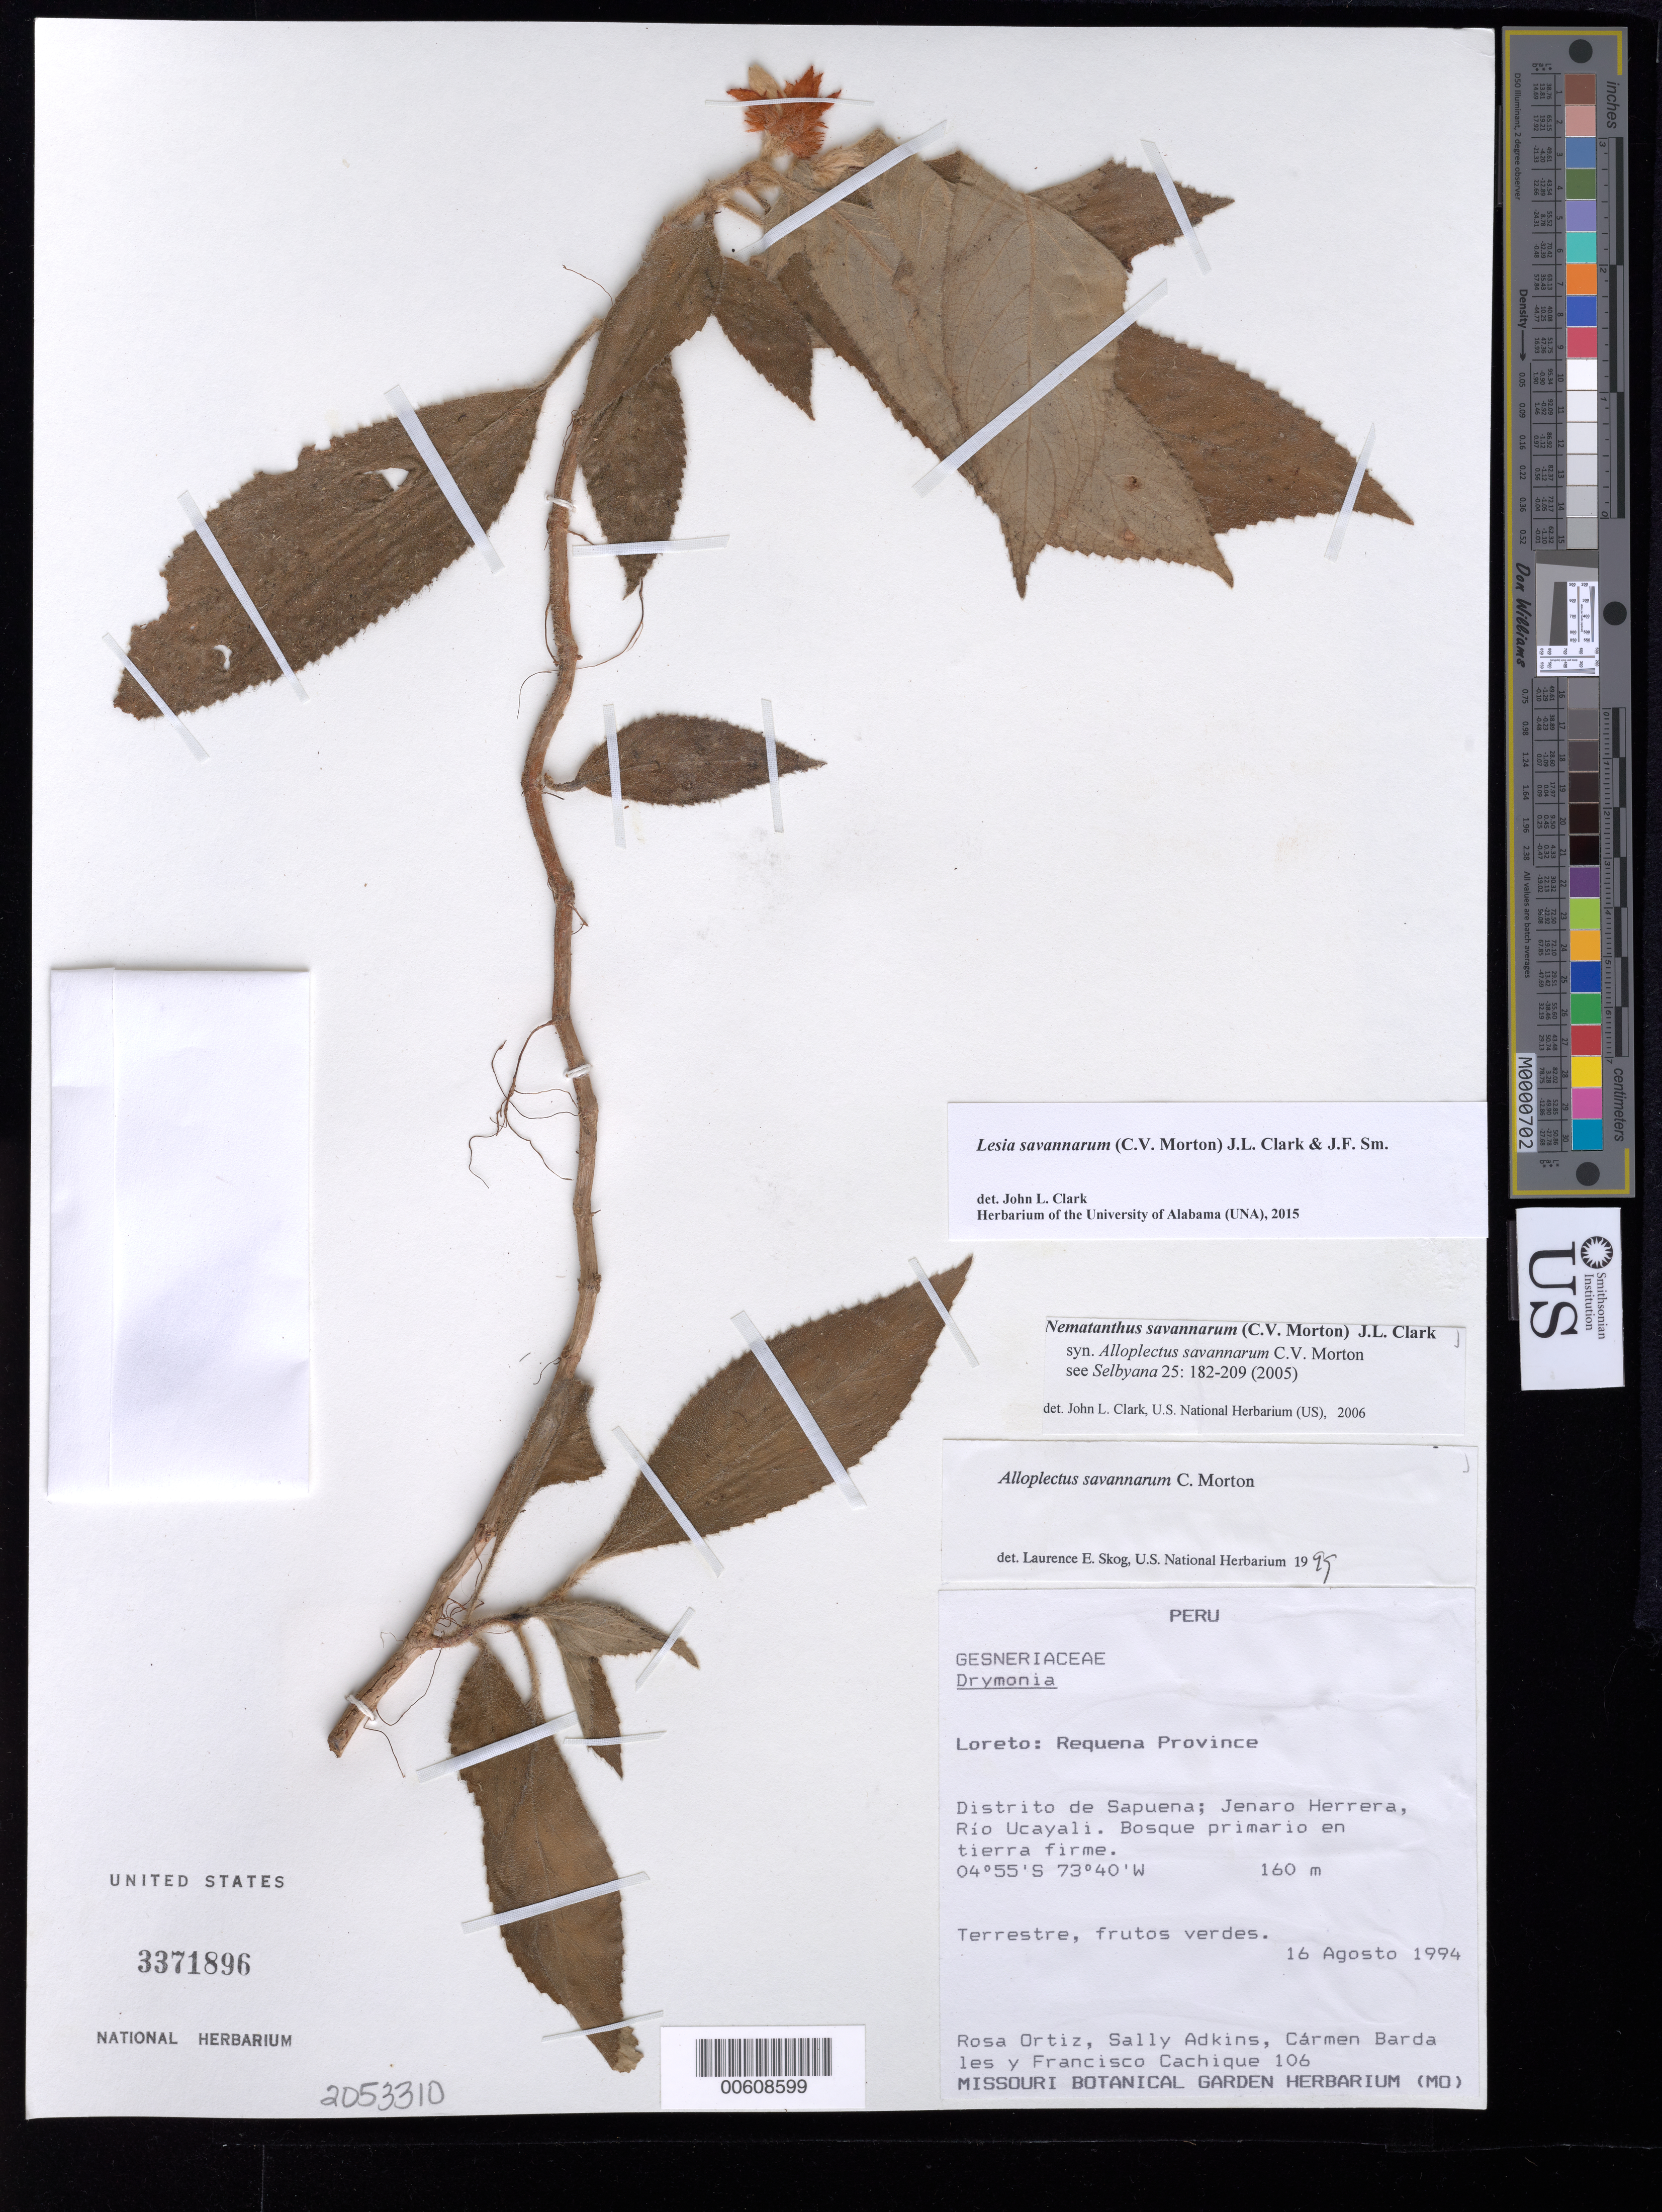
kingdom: Plantae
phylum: Tracheophyta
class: Magnoliopsida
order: Lamiales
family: Gesneriaceae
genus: Nematanthus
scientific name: Nematanthus savannarum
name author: (C.V. Morton in Maguire) J.L. Clark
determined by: Clark, J. L., (SEL), The Marie Selby Botanical Garden (UNITED STATES)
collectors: R. del C. Ortiz, S. Adkins, C. Bardales & F. Cachique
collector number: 106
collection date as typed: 16 Aug 1994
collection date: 1994-08-16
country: Peru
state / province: Loreto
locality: Prov. Requena, Dtto. de Sapuena; Jenaro Herrera, Río Ucayali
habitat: Bosque primario en tierra firme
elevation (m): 160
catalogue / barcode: US 3371896